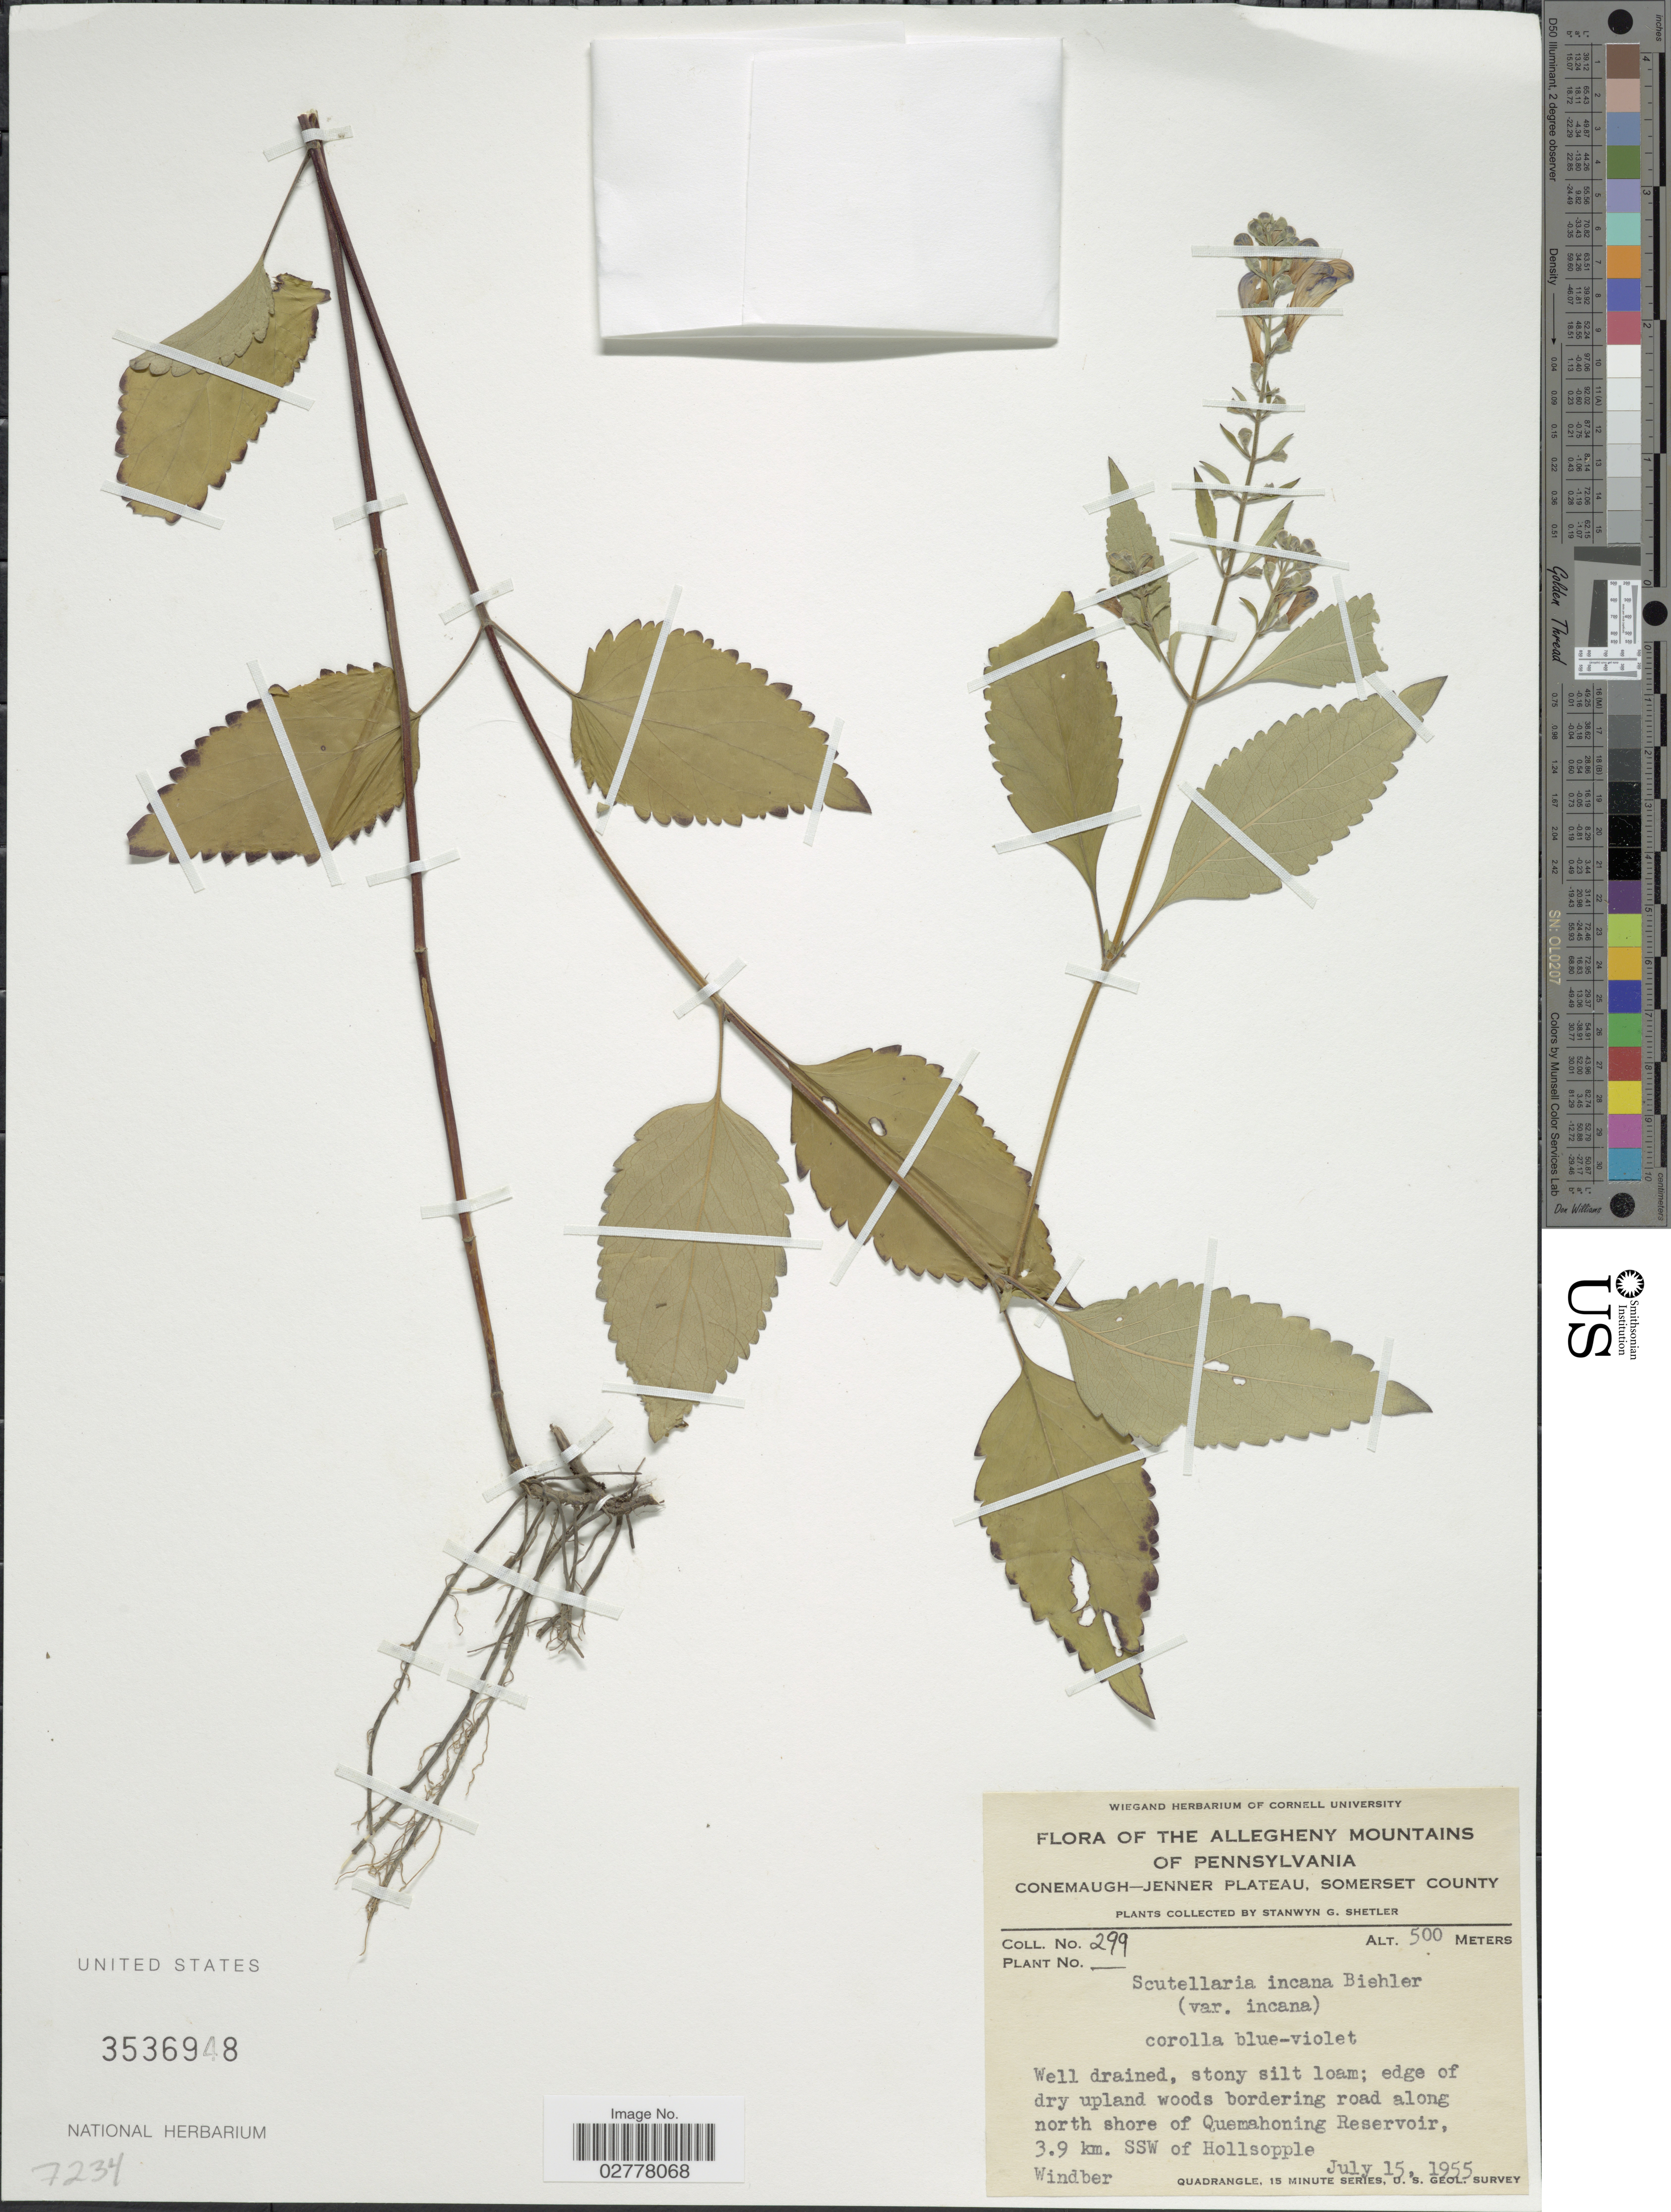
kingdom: Plantae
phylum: Tracheophyta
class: Magnoliopsida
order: Lamiales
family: Lamiaceae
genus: Scutellaria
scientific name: Scutellaria incana var. incana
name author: Biehler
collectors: S. Shetler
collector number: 299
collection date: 1955-07-15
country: United States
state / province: Pennsylvania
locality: Allegheny Mountains. Conemaugh-Jennifer Plateau, Somerset County. Edge of dry upland woods bordering road along north shore of Quemahoning Reservoir, 3.9 km. SSW of Hollsopple. Windber.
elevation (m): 500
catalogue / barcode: US 3536948